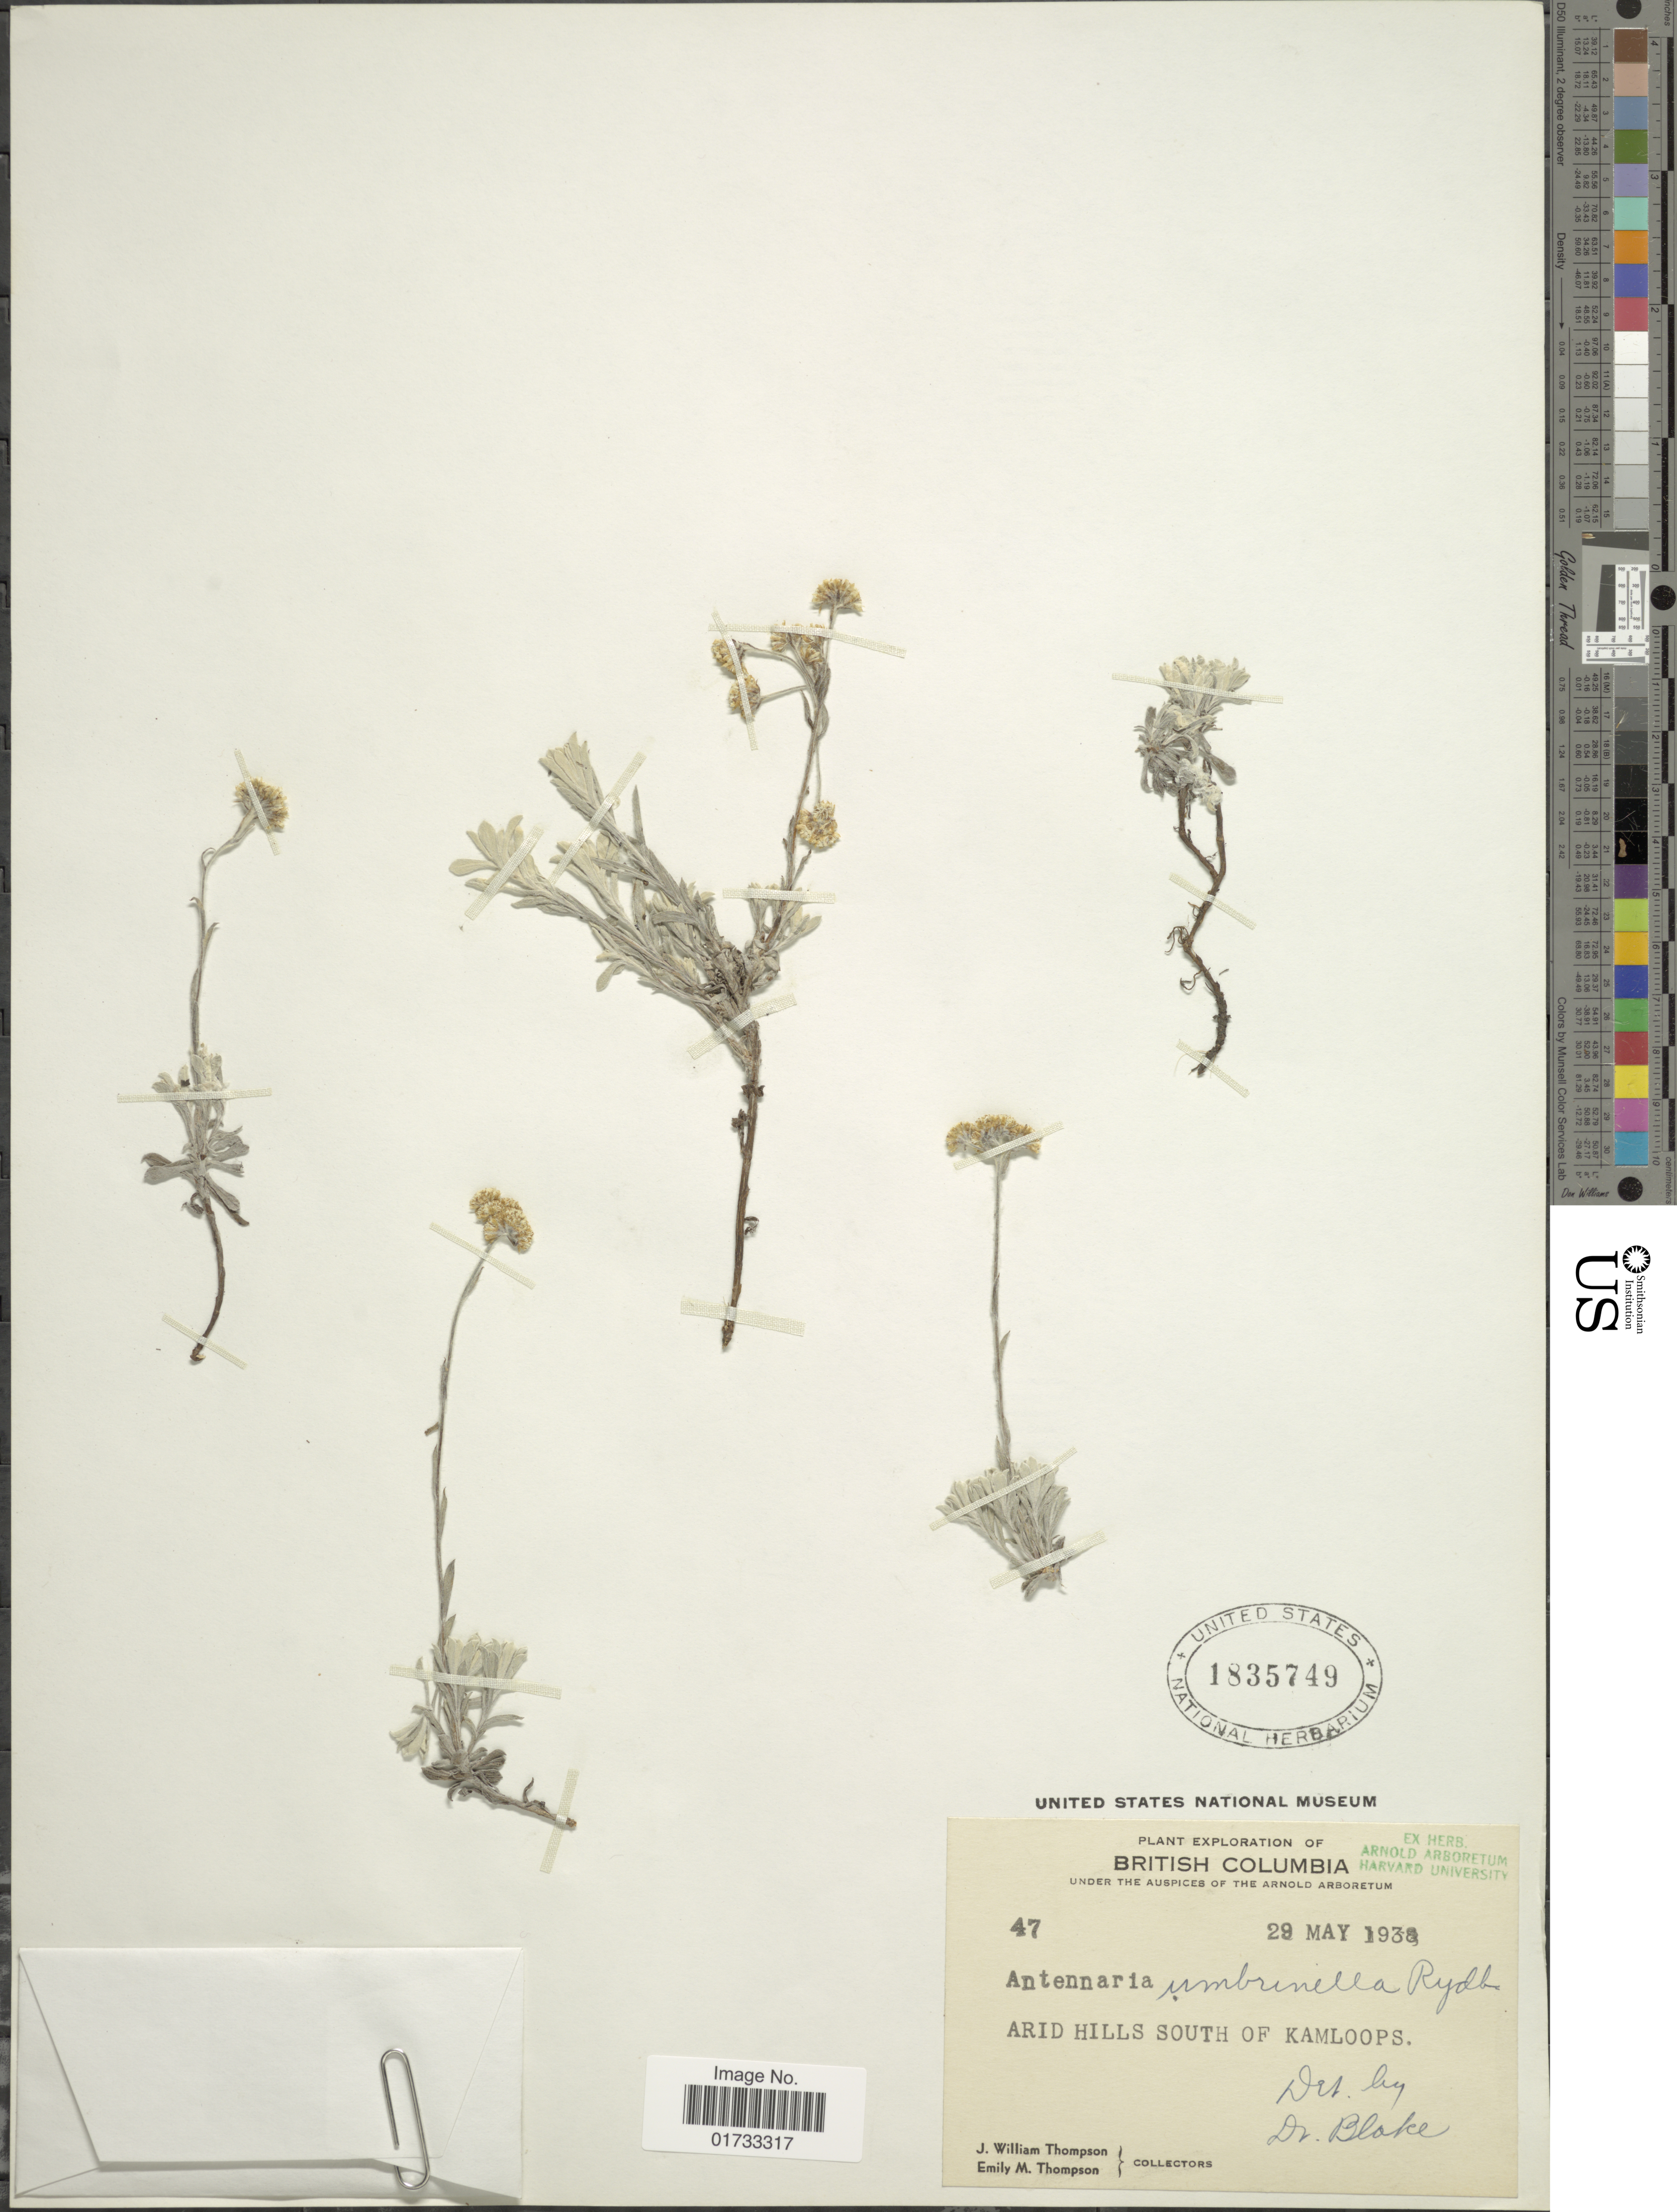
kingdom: Plantae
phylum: Tracheophyta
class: Magnoliopsida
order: Asterales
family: Asteraceae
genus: Antennaria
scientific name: Antennaria umbrinella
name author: Rydb.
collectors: J. W. Thompson & E. M. Thompson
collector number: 47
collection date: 1938-05-29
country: Canada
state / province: British Columbia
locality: Arid Hills south of Kamloops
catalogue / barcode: US 1835749